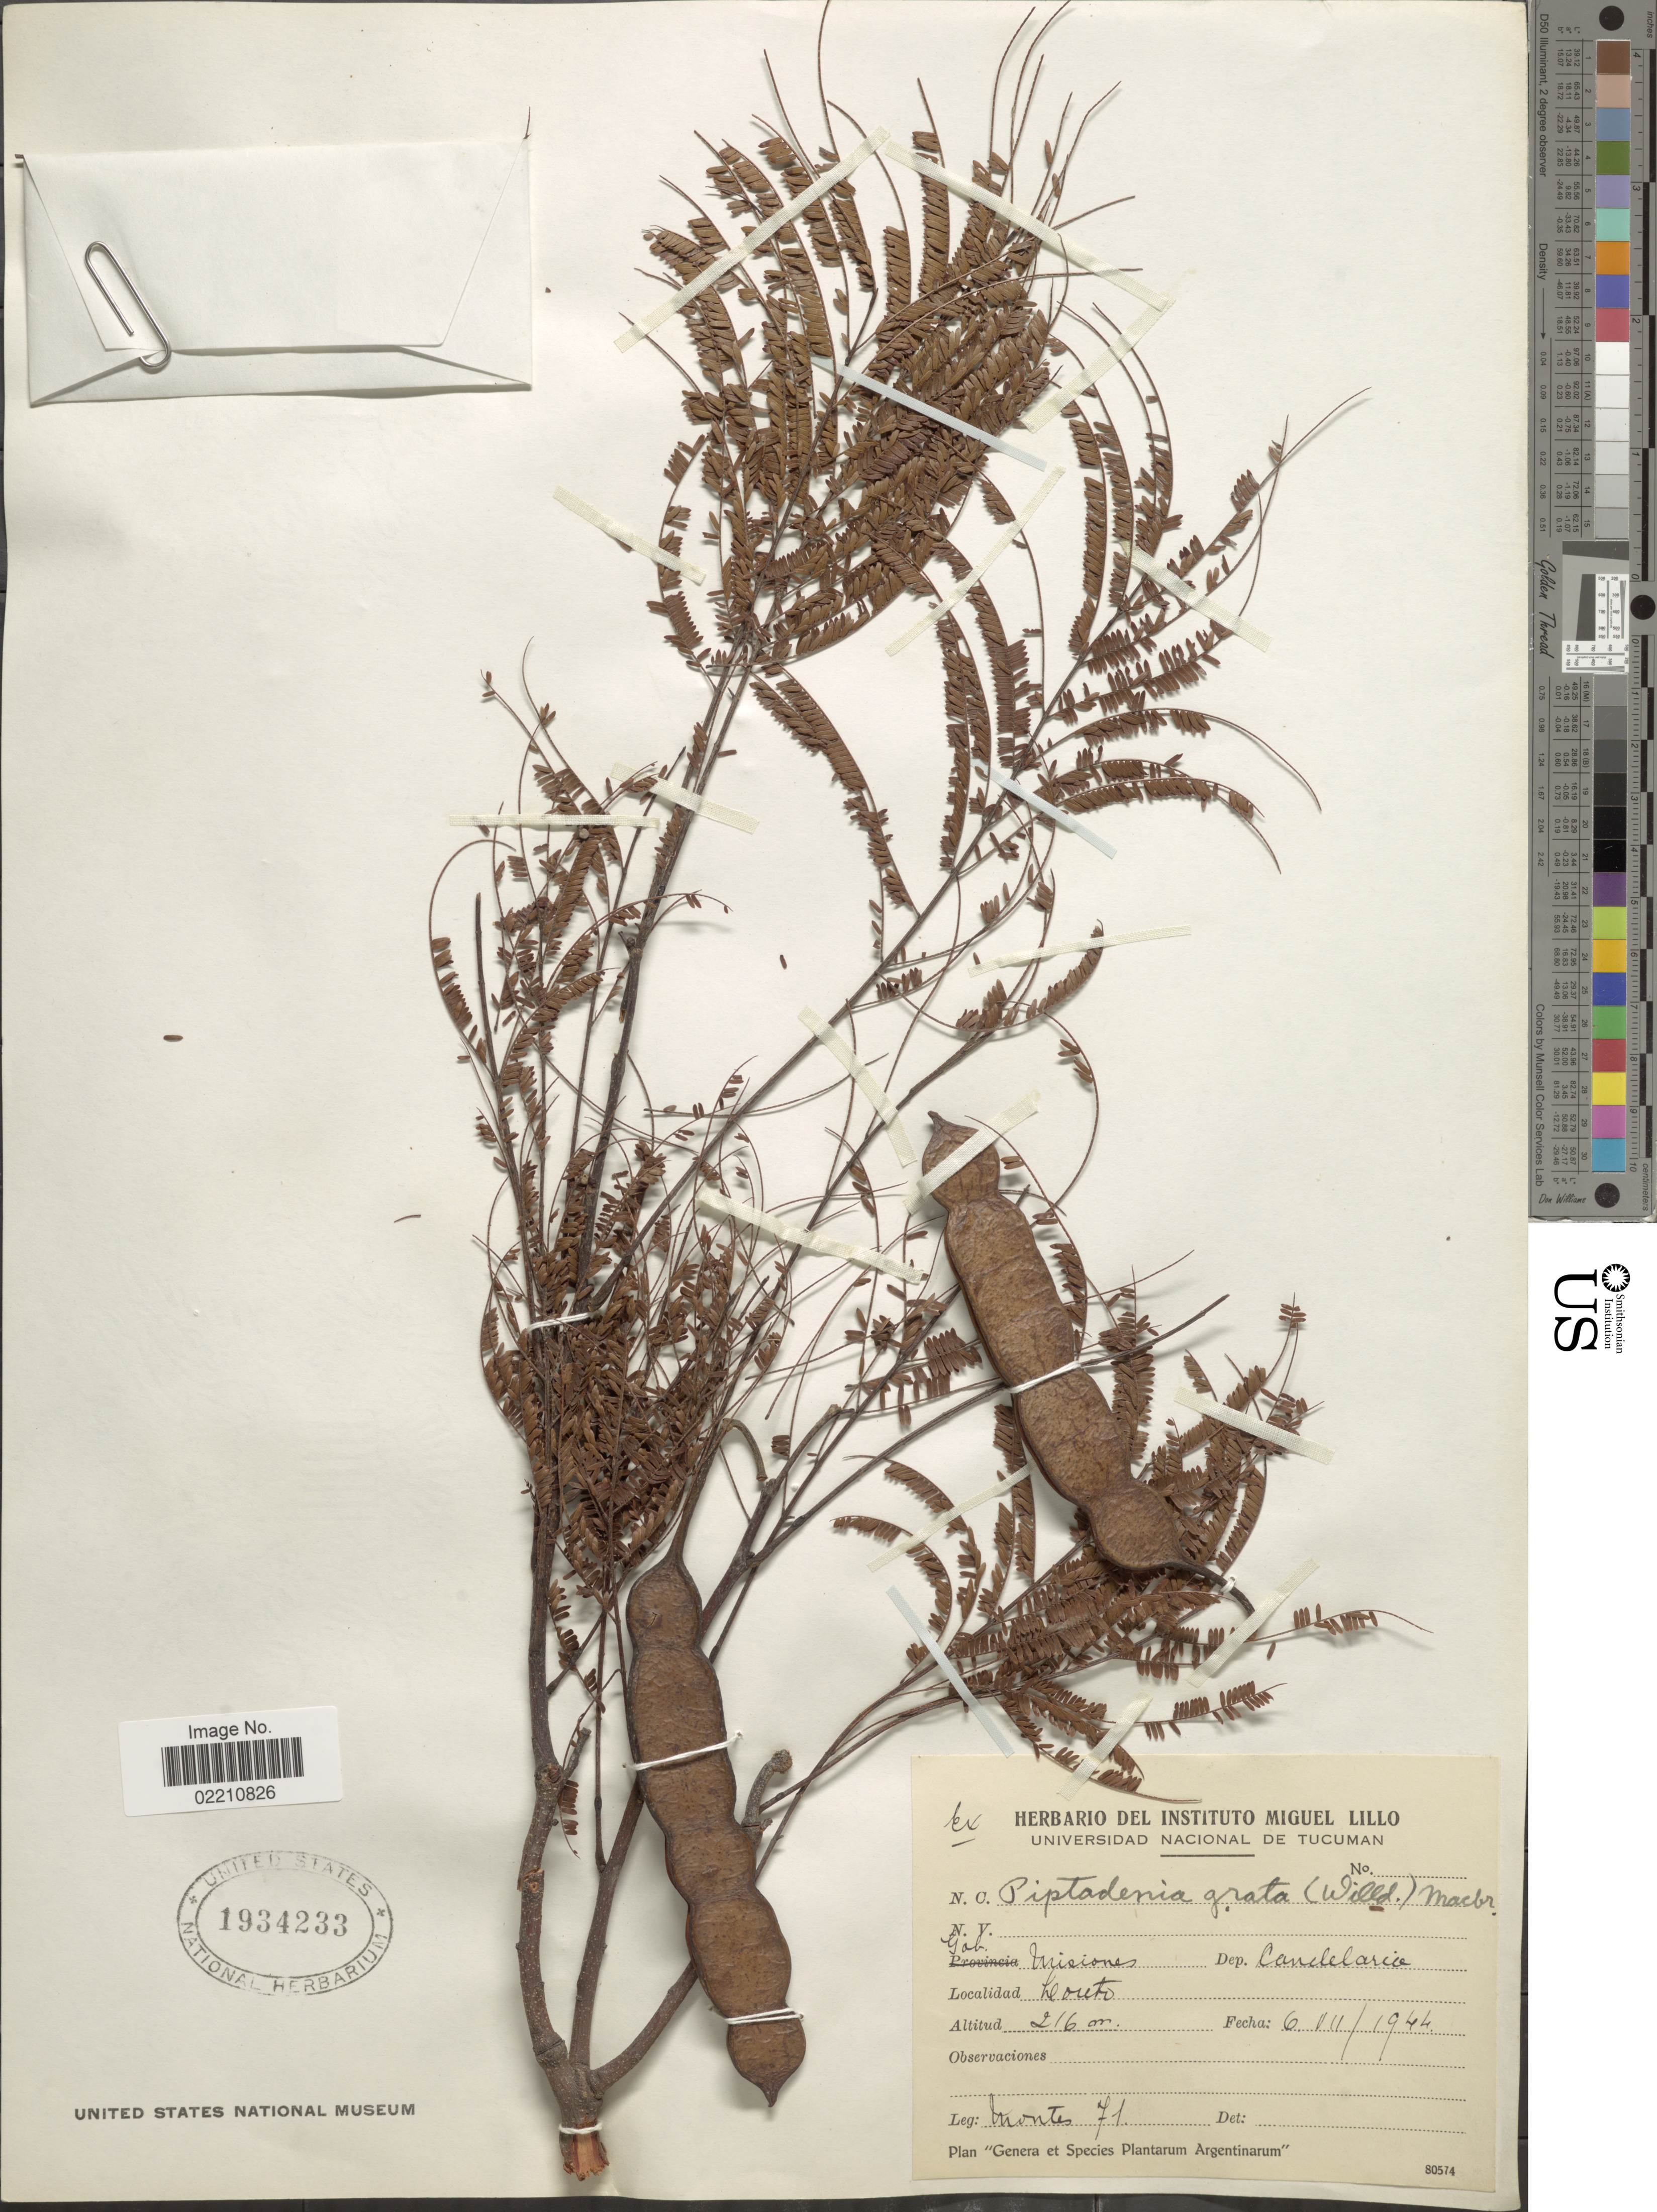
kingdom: Plantae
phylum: Tracheophyta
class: Magnoliopsida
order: Fabales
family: Fabaceae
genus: Anadenanthera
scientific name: Anadenanthera colubrina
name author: (Vell.) Brenan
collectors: -. Montes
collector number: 71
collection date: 1944-07-06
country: Argentina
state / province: Misiones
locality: Dep. Candelaria, Loreto.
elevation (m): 216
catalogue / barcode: US 1934233